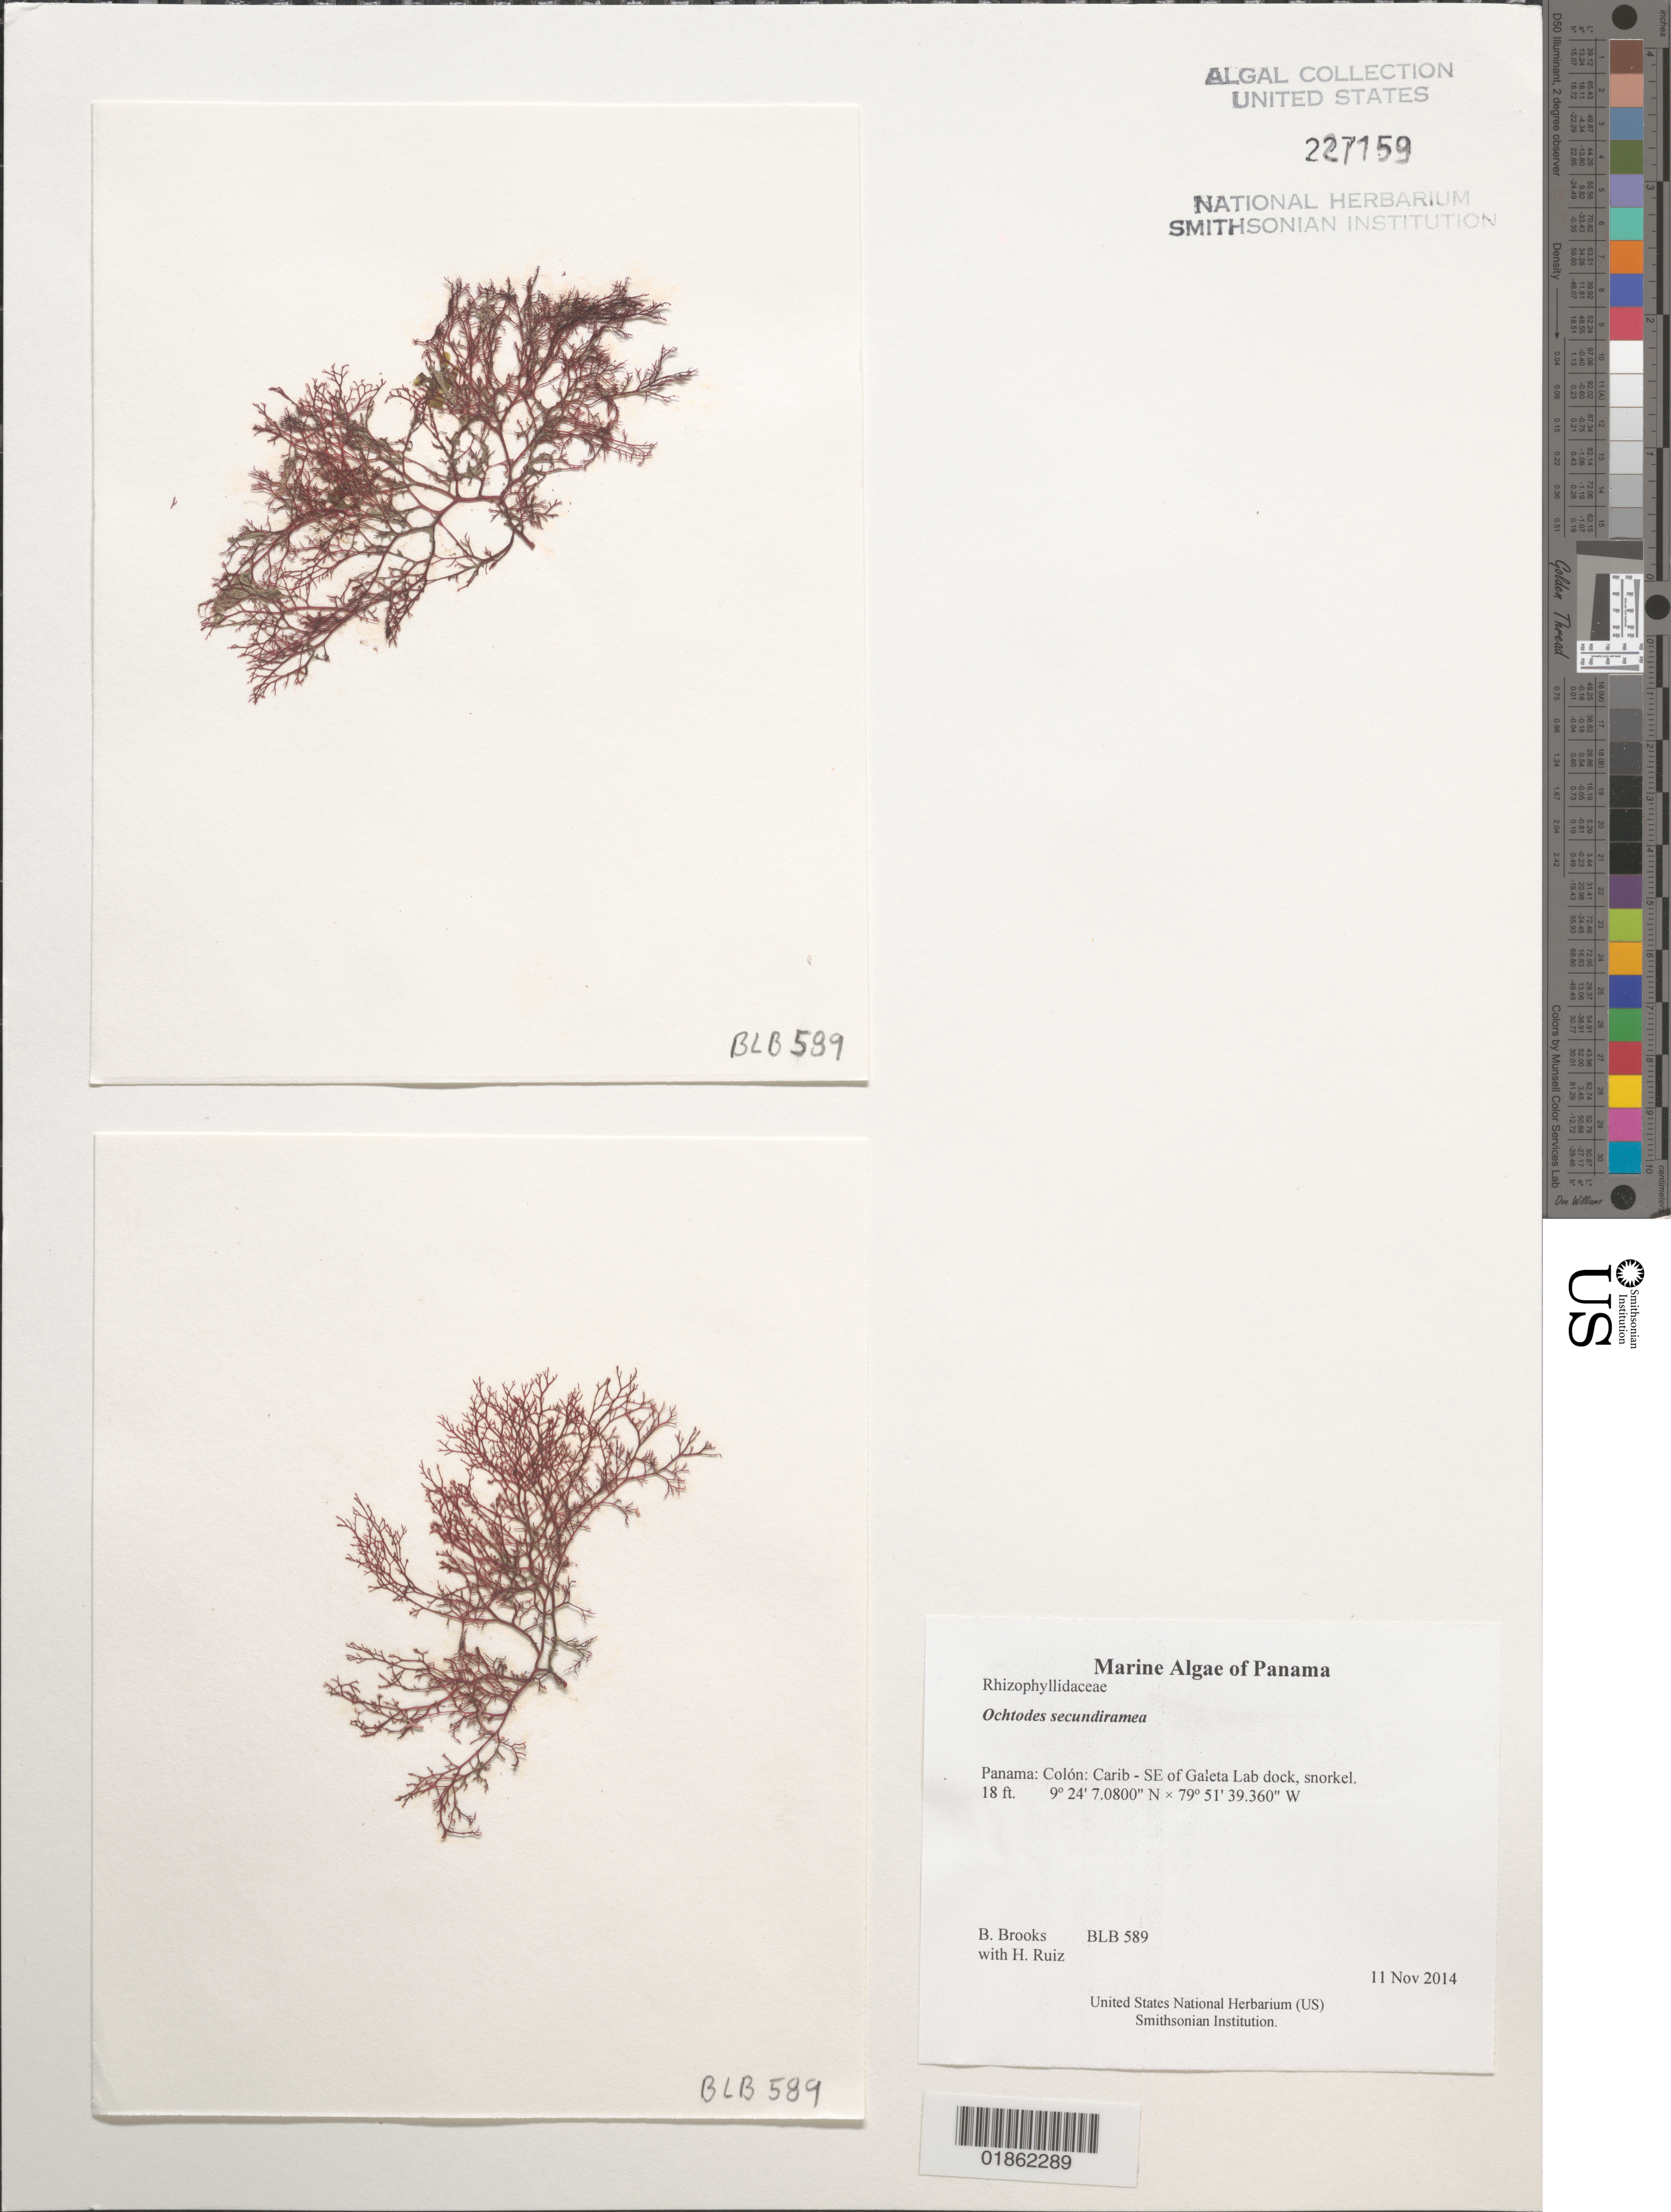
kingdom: Plantae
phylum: Rhodophyta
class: Florideophyceae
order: Gigartinales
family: Rhizophyllidaceae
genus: Ochtodes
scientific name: Ochtodes secundiramea, ined.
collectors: B. Brooks & H. Ruiz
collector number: BLB 589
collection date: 2014-11-11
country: Panama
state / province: Colón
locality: Carib - SE of Galeta Lab dock, snorkel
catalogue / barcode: US 227159